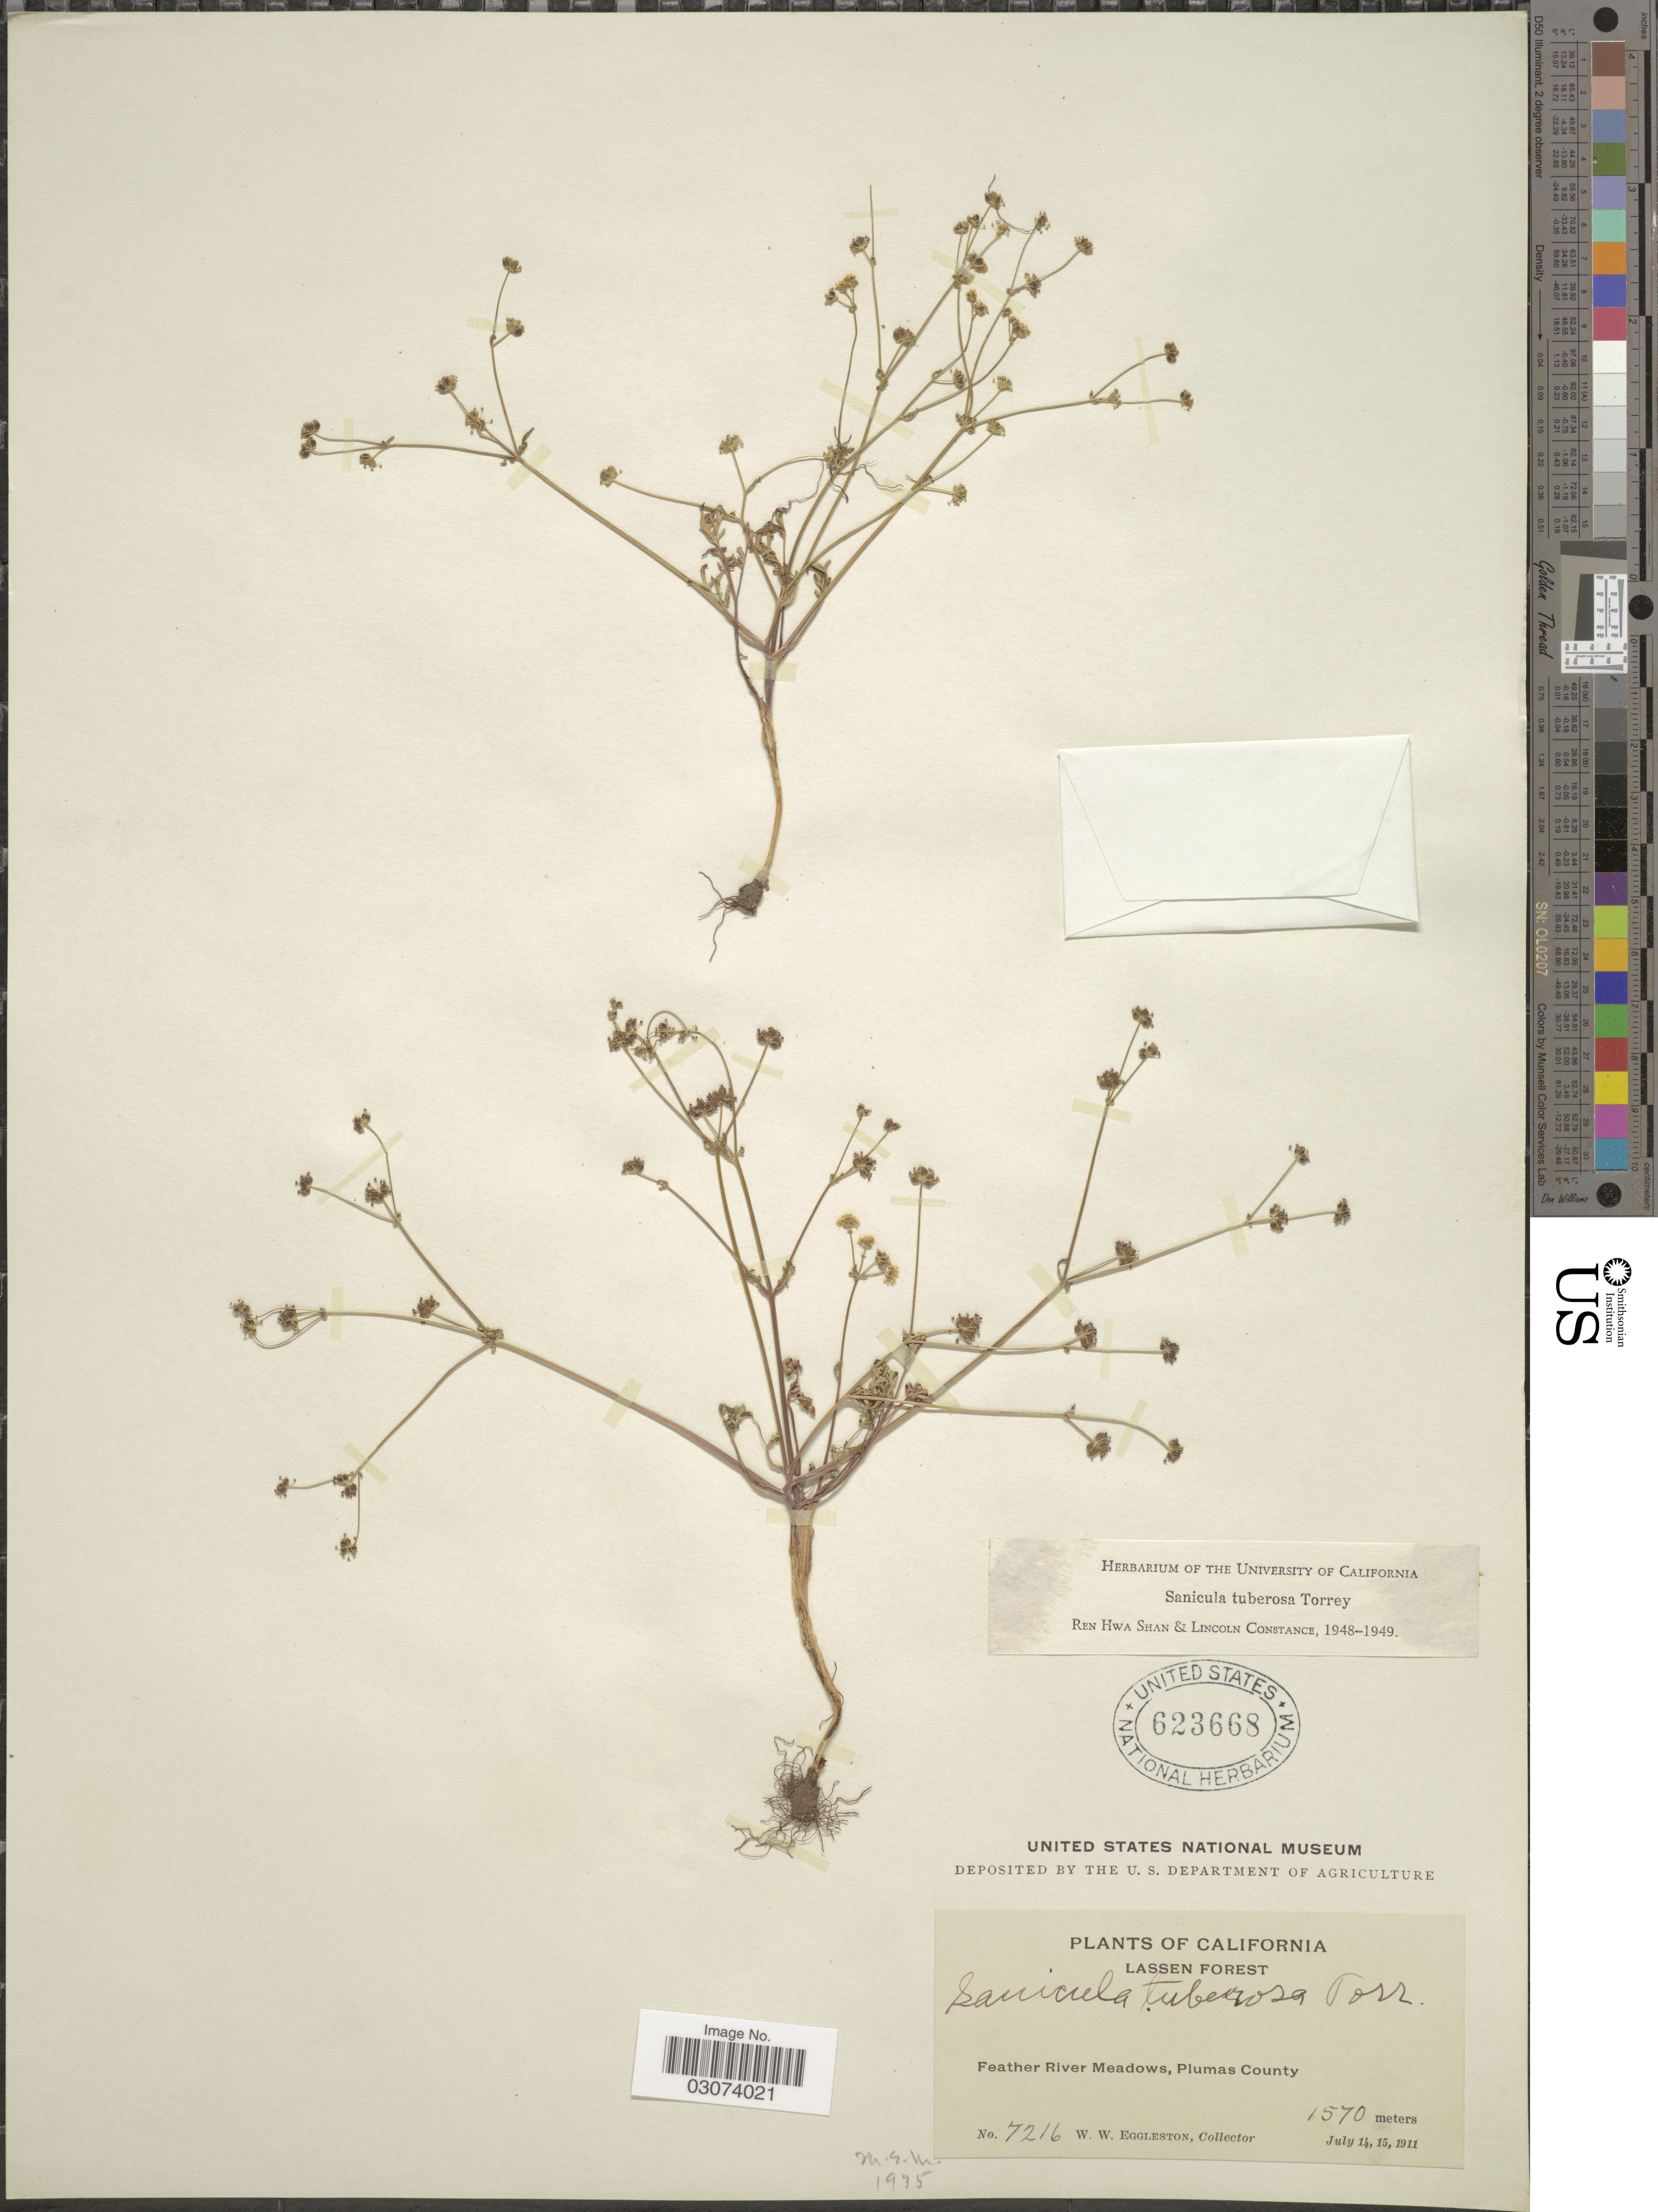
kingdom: Plantae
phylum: Tracheophyta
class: Magnoliopsida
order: Apiales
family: Apiaceae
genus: Sanicula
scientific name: Sanicula tuberosa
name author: Torr.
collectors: W. W. Eggleston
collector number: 7216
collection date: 1911-07-14/1911-07-15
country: United States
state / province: California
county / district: Plumas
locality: Lassen Forest. Feather River Meadows, Plumas County.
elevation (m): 1570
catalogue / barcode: US 623668